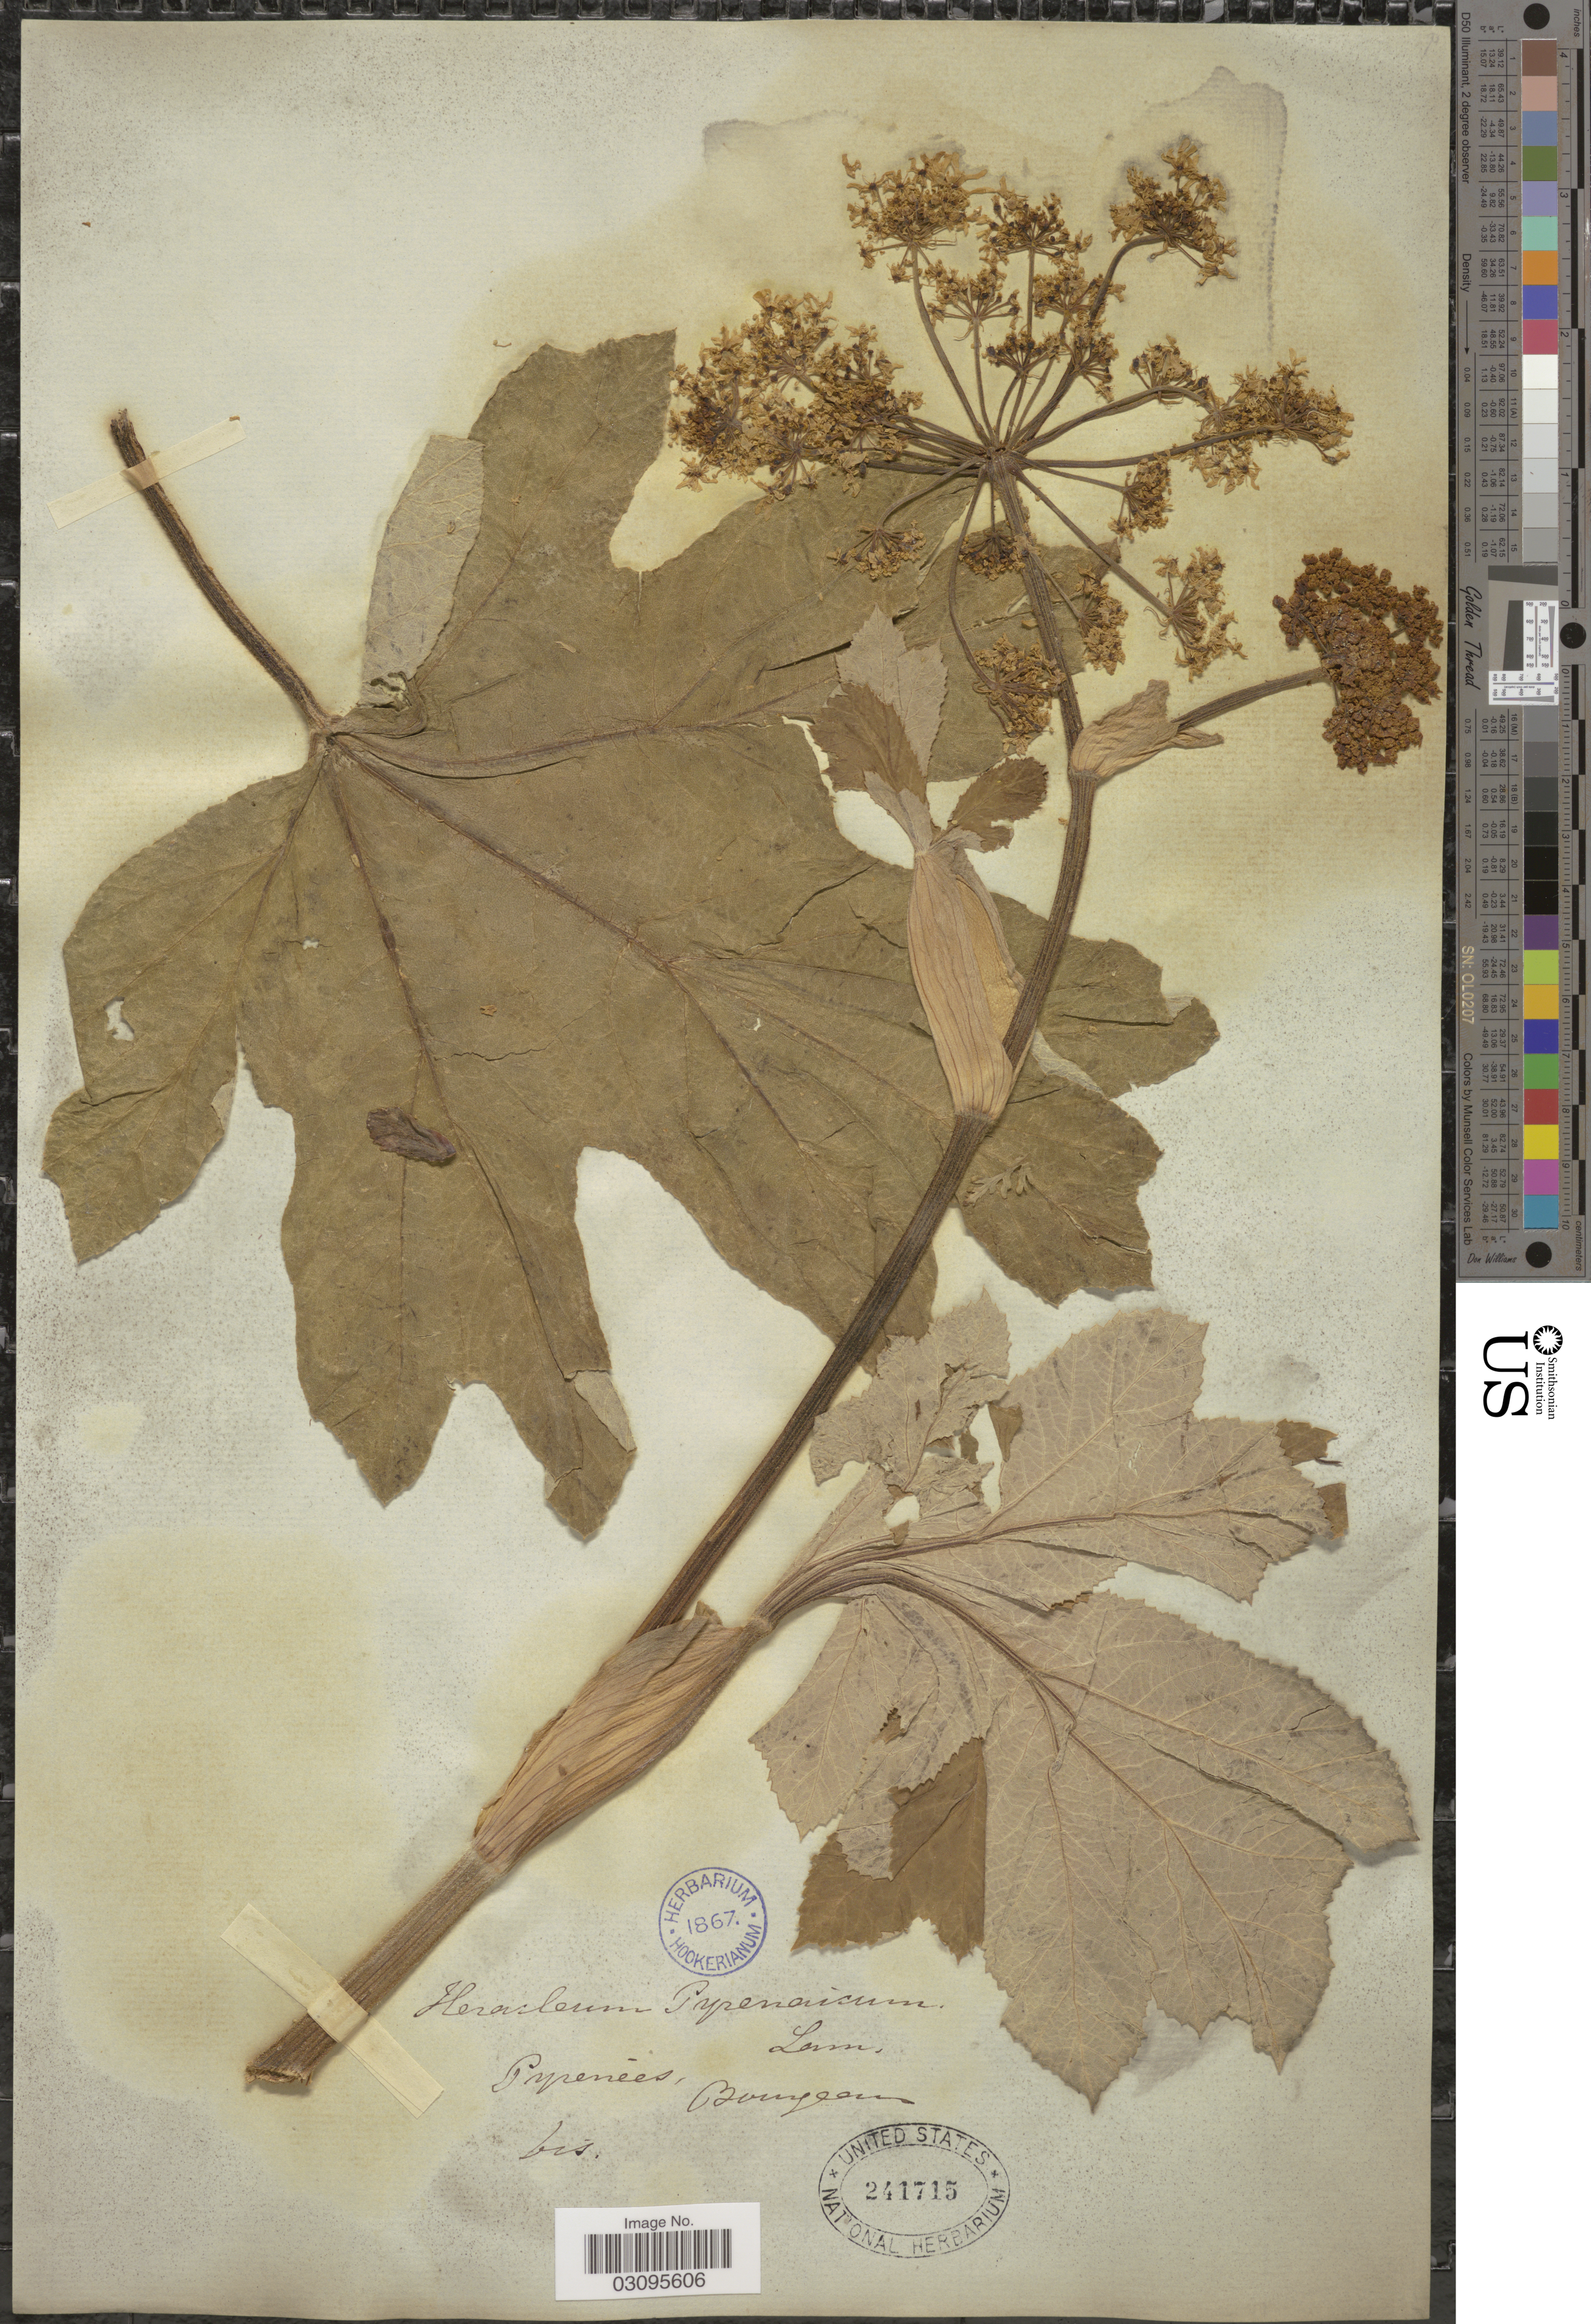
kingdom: Plantae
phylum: Tracheophyta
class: Magnoliopsida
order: Apiales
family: Apiaceae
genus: Heracleum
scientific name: Heracleum pyrenaicum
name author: Lam.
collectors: -. Bourgeau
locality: Pyrenées.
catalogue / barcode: US 241715